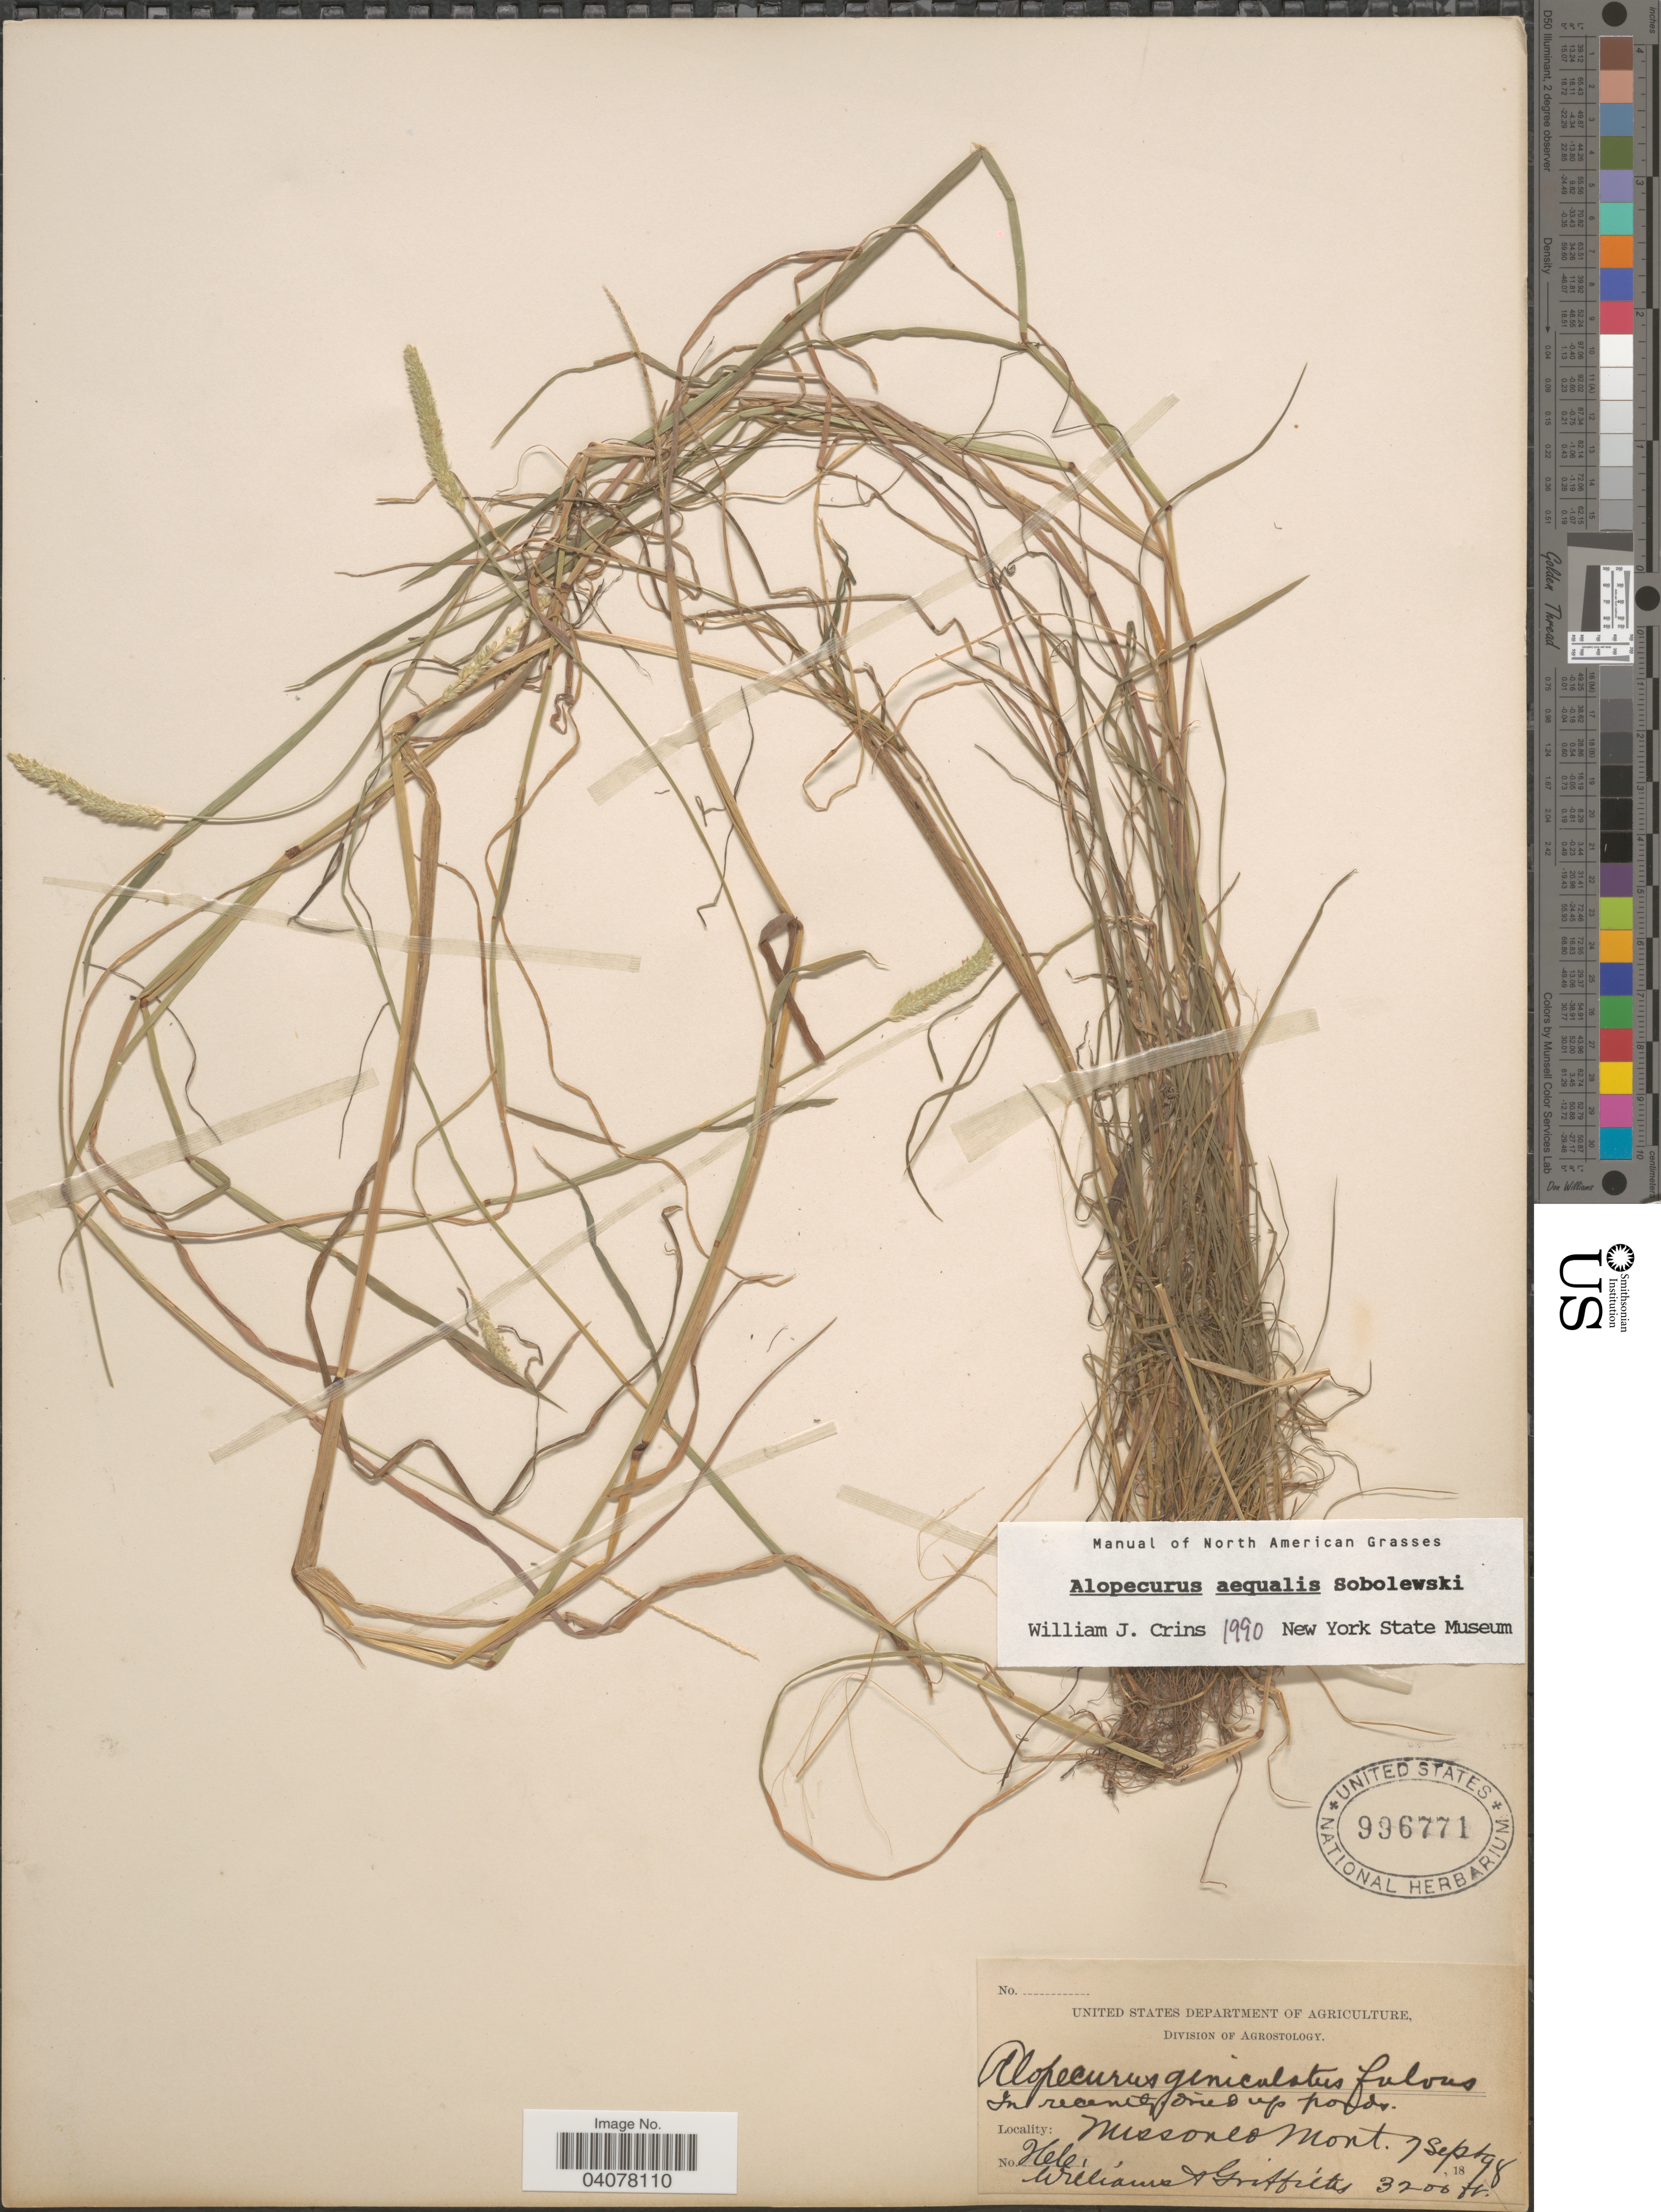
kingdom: Plantae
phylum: Tracheophyta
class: Liliopsida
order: Poales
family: Poaceae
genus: Alopecurus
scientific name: Alopecurus aequalis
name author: Sobol.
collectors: -- Williams & -- Griffiths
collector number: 266*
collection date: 1898-09-07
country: United States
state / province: Montana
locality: In recently dried up ponds. Missones.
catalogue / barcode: US 996771